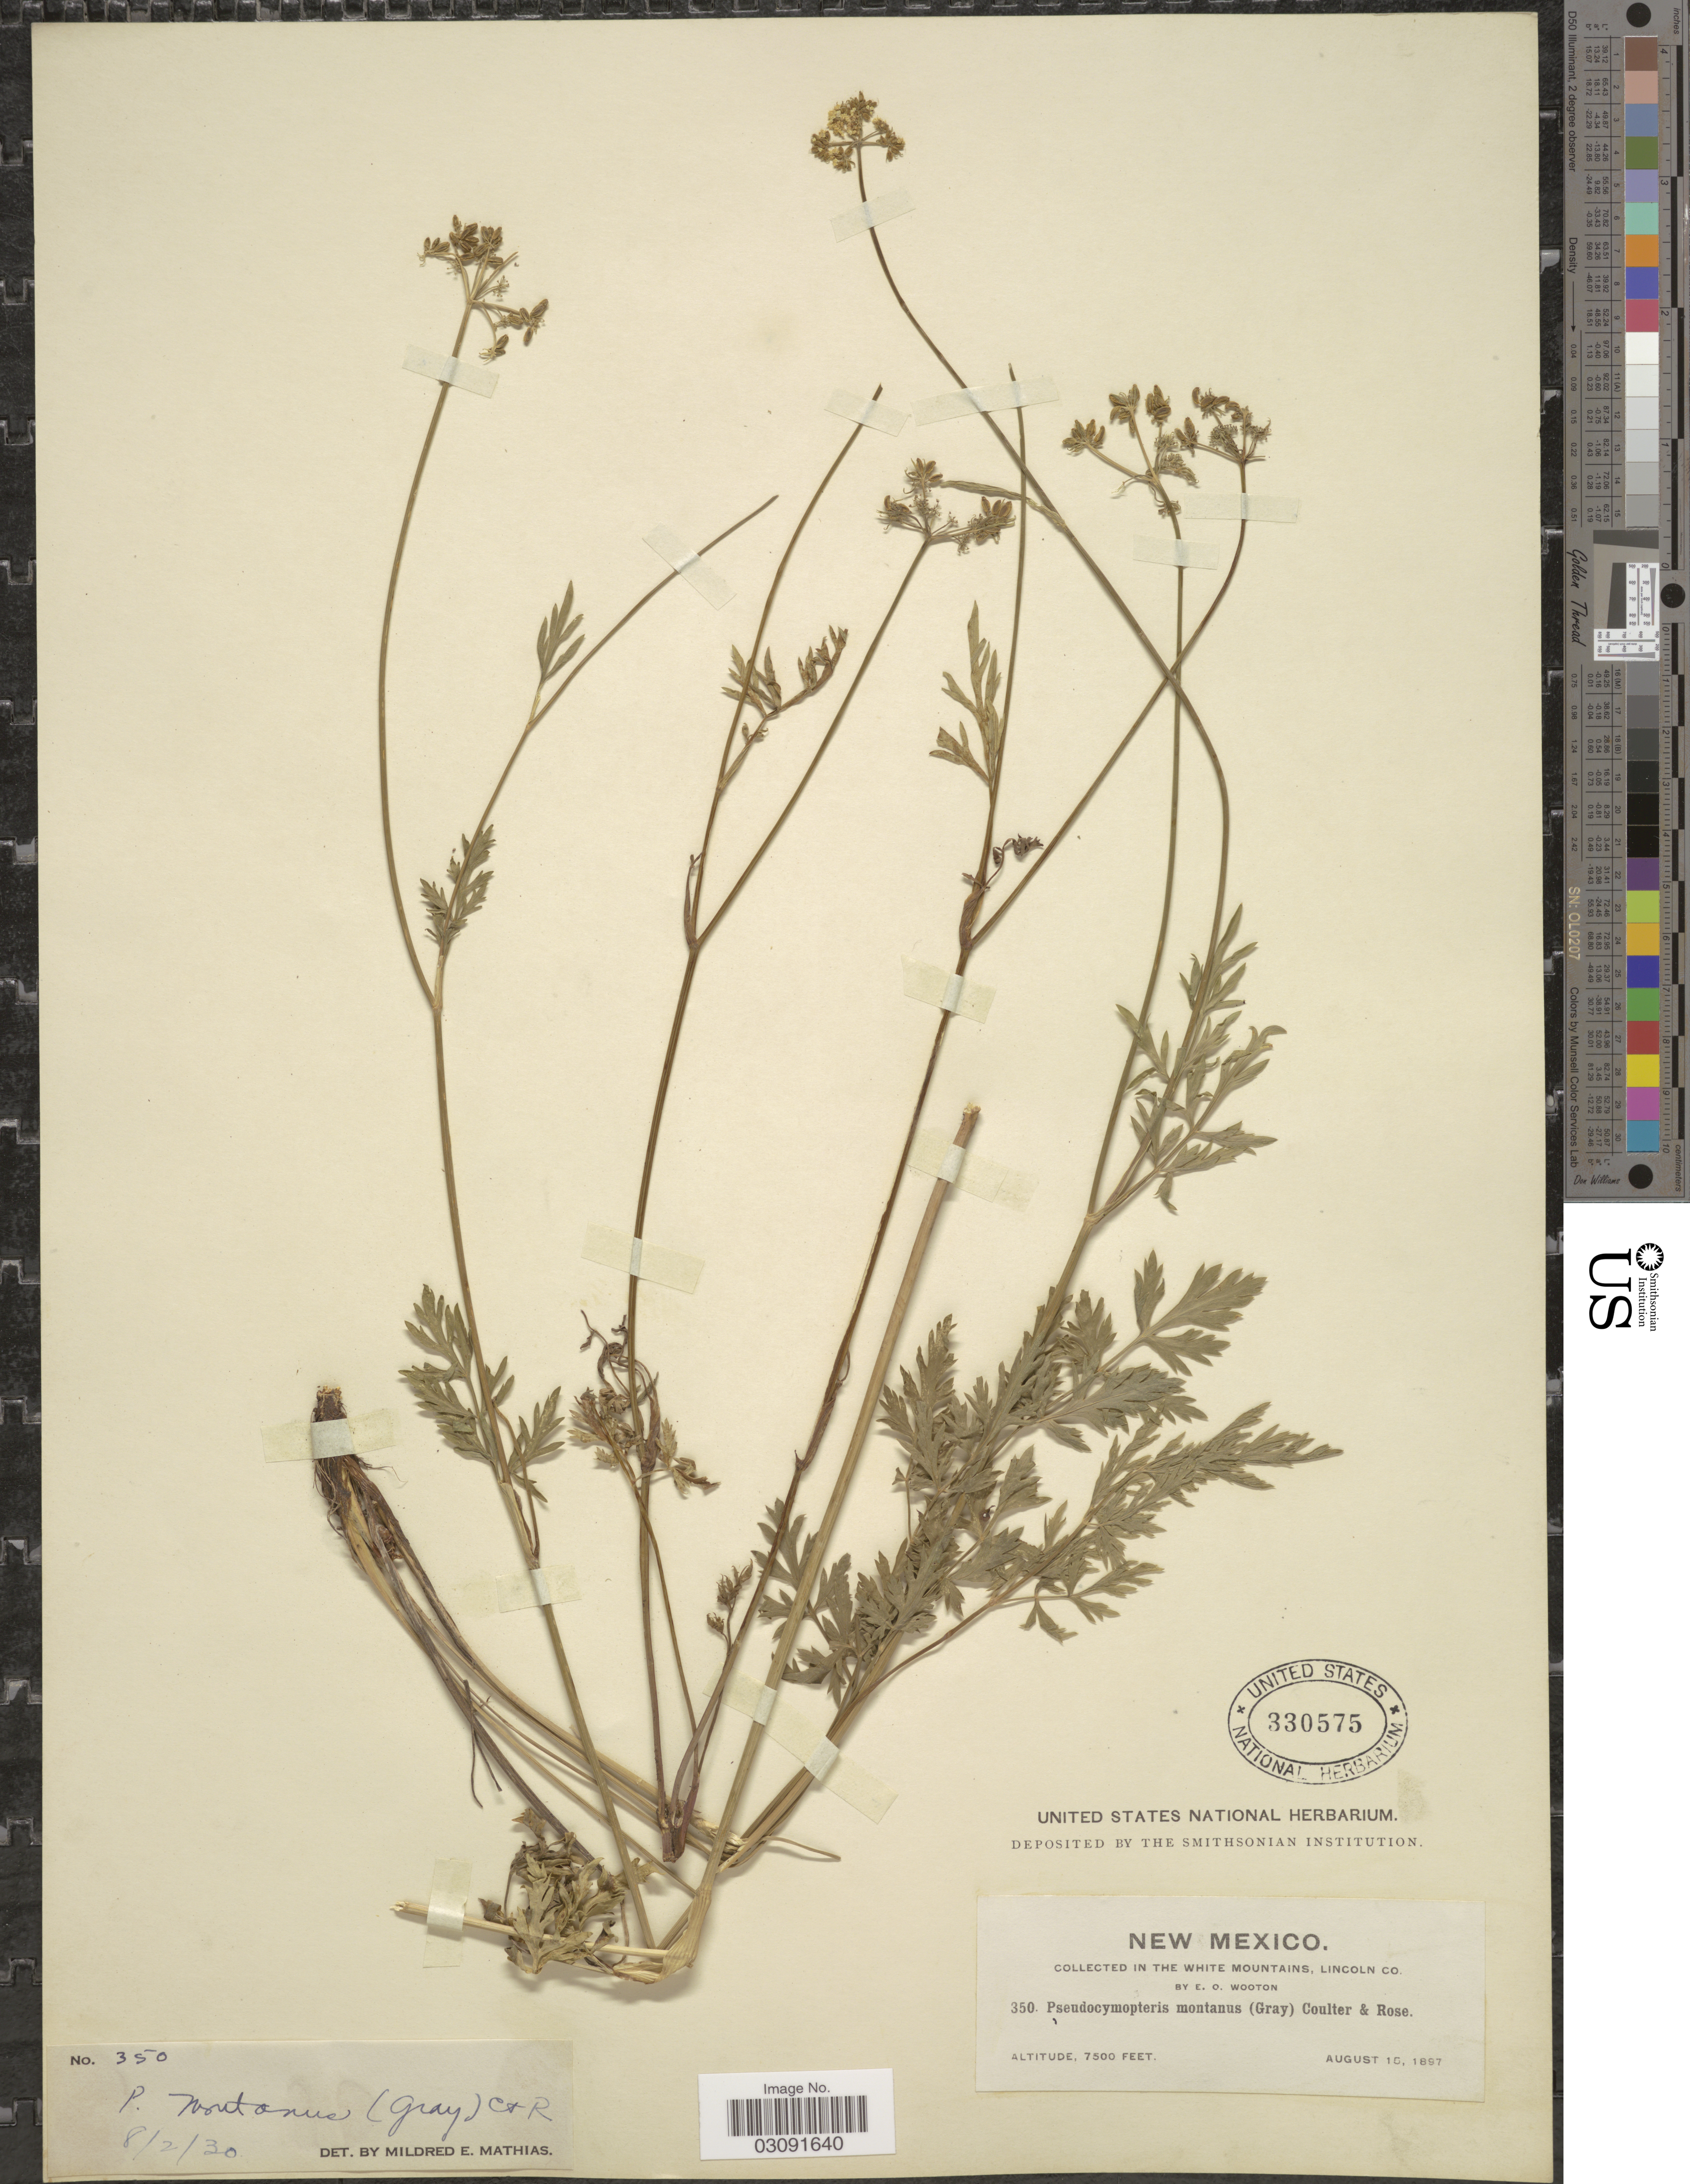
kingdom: Plantae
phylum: Tracheophyta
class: Magnoliopsida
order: Apiales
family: Apiaceae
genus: Pseudocymopterus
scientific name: Pseudocymopterus montanus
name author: (A. Gray) J.M. Coult. & Rose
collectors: E. O. Wooton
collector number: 350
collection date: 1897-08-15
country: United States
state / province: New Mexico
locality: In The White Mountains, Lincoln Co.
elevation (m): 2286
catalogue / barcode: US 330575